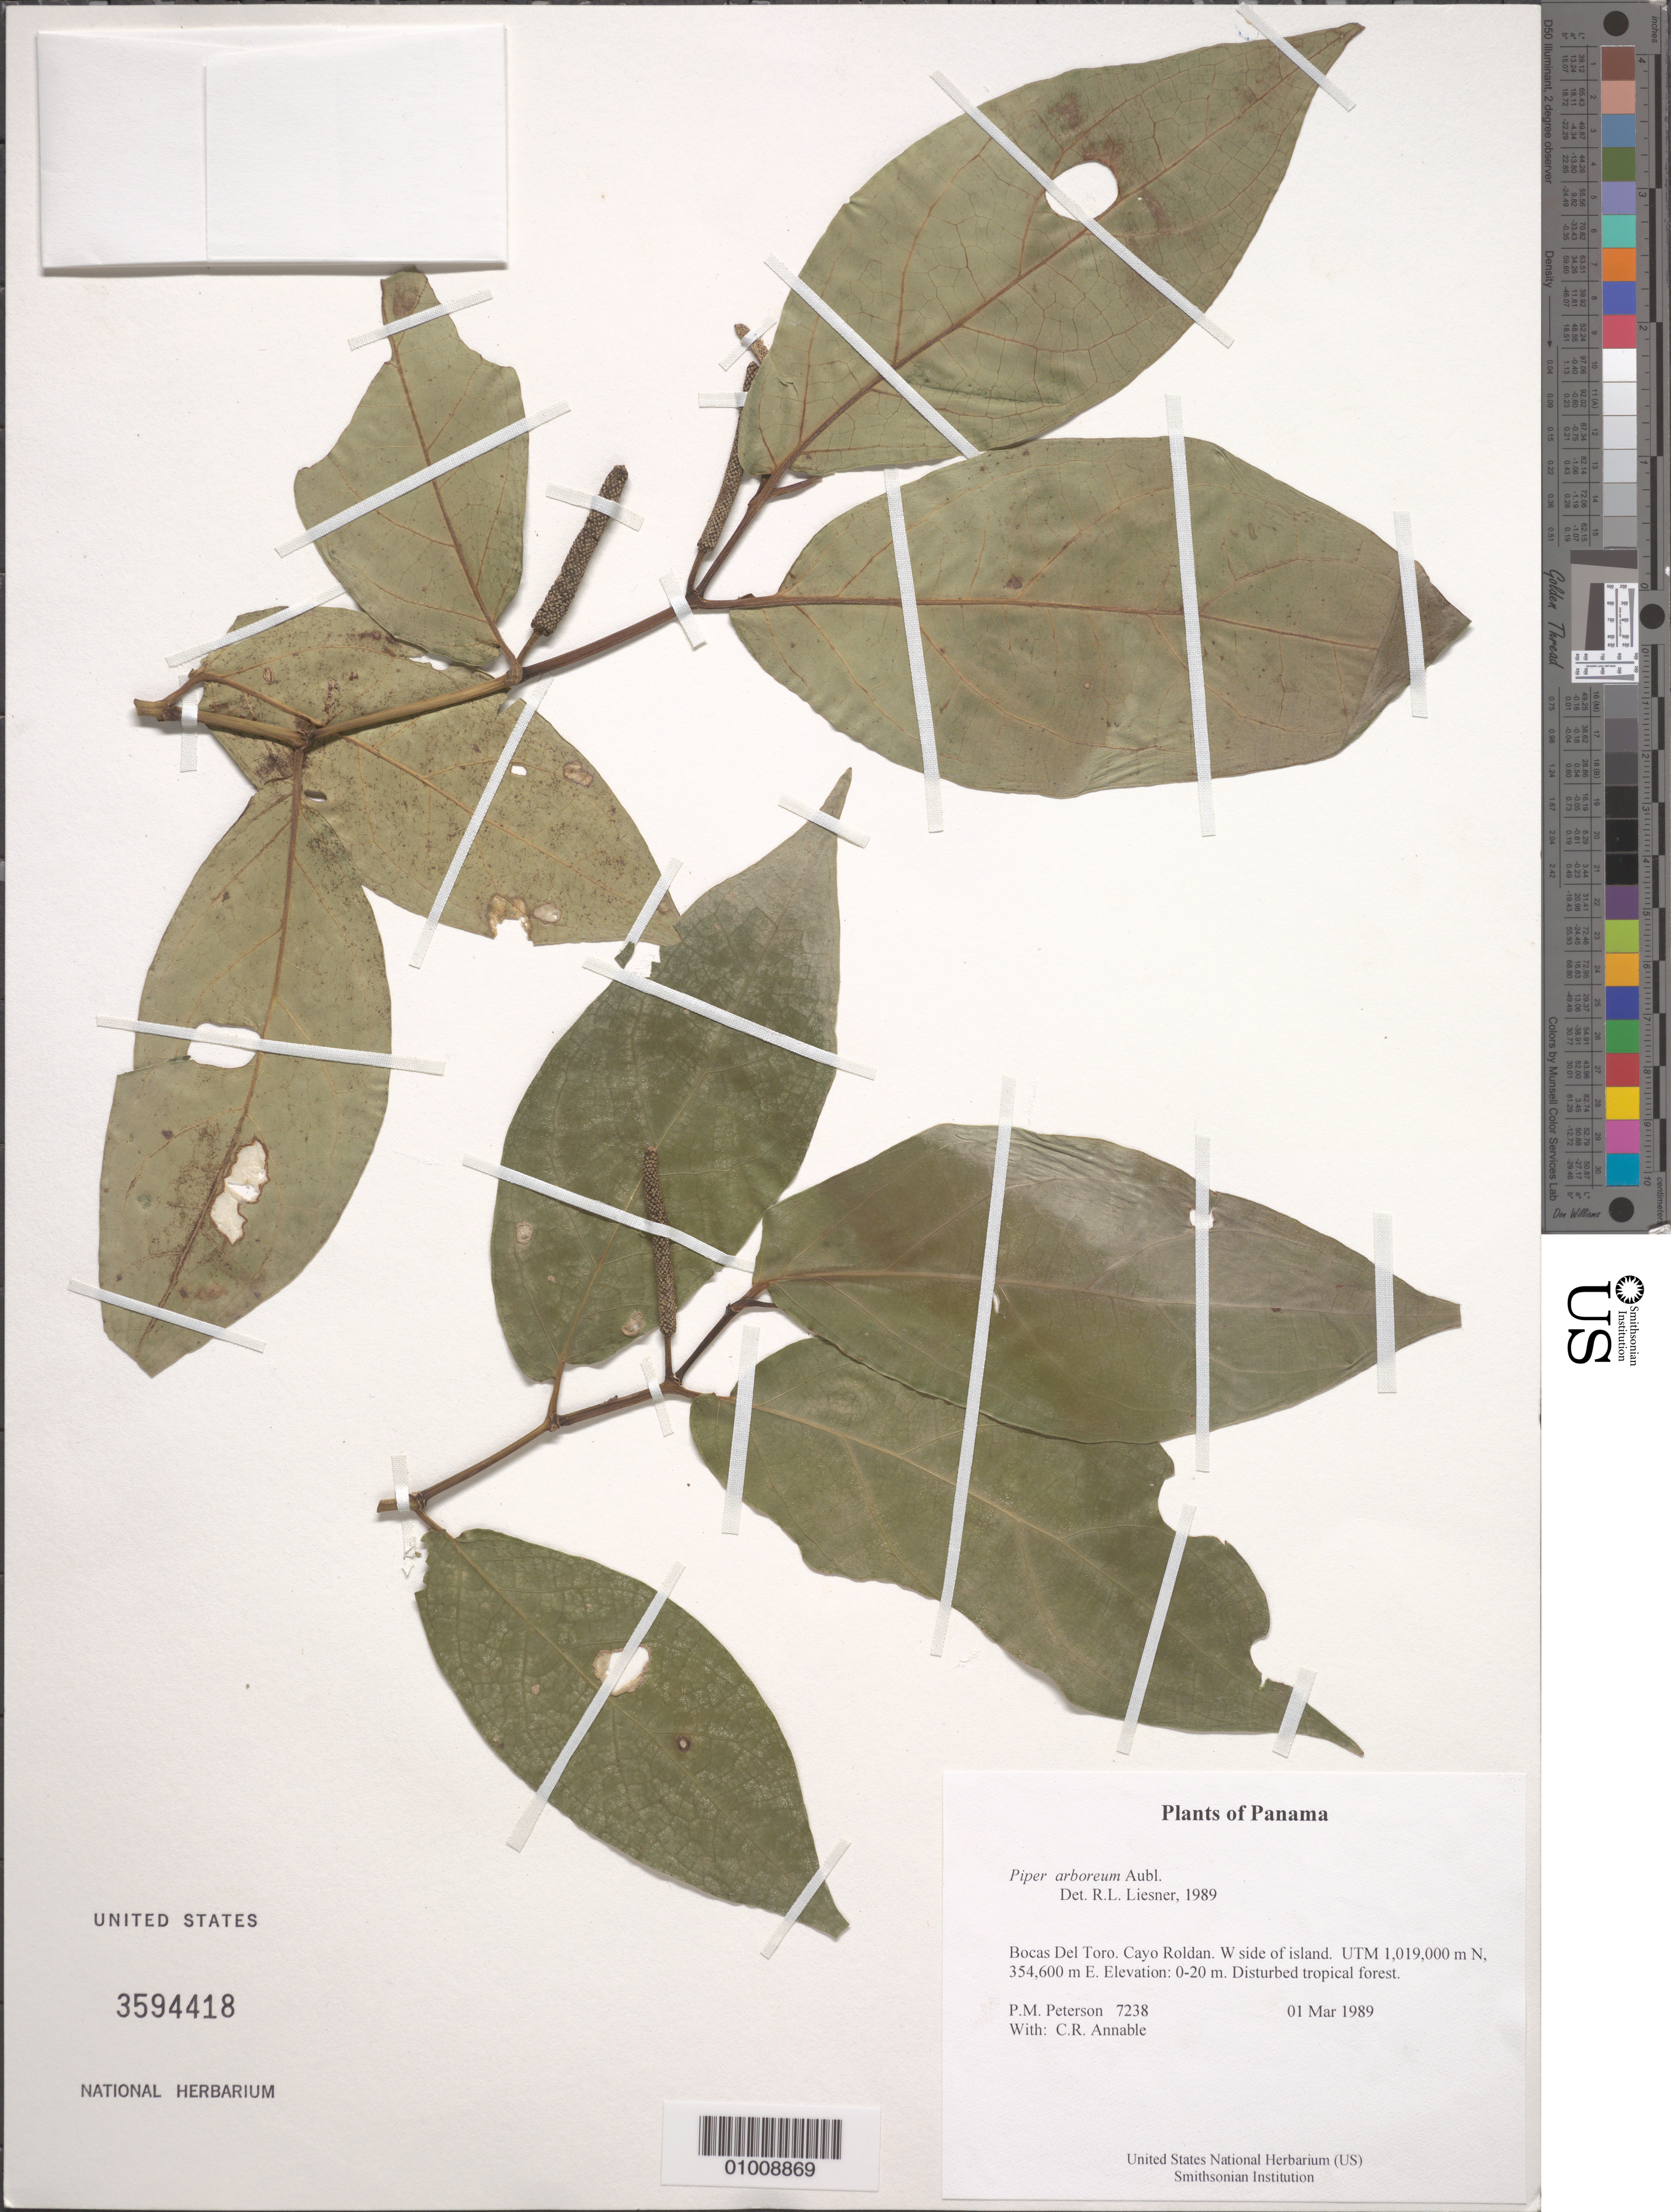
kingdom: Plantae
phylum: Tracheophyta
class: Magnoliopsida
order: Piperales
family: Piperaceae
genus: Piper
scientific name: Piper arboreum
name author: Aubl.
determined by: Liesner, R. L.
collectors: P. M. Peterson & C. R. Annable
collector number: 07238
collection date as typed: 01 Mar 1989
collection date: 1989-03-01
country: Panama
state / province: Bocas del Toro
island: Cayo Roldan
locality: W side of island. UTM 1,019,000 m N, 354,600 m E.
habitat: Disturbed tropical forest.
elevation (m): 0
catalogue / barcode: US 3594418